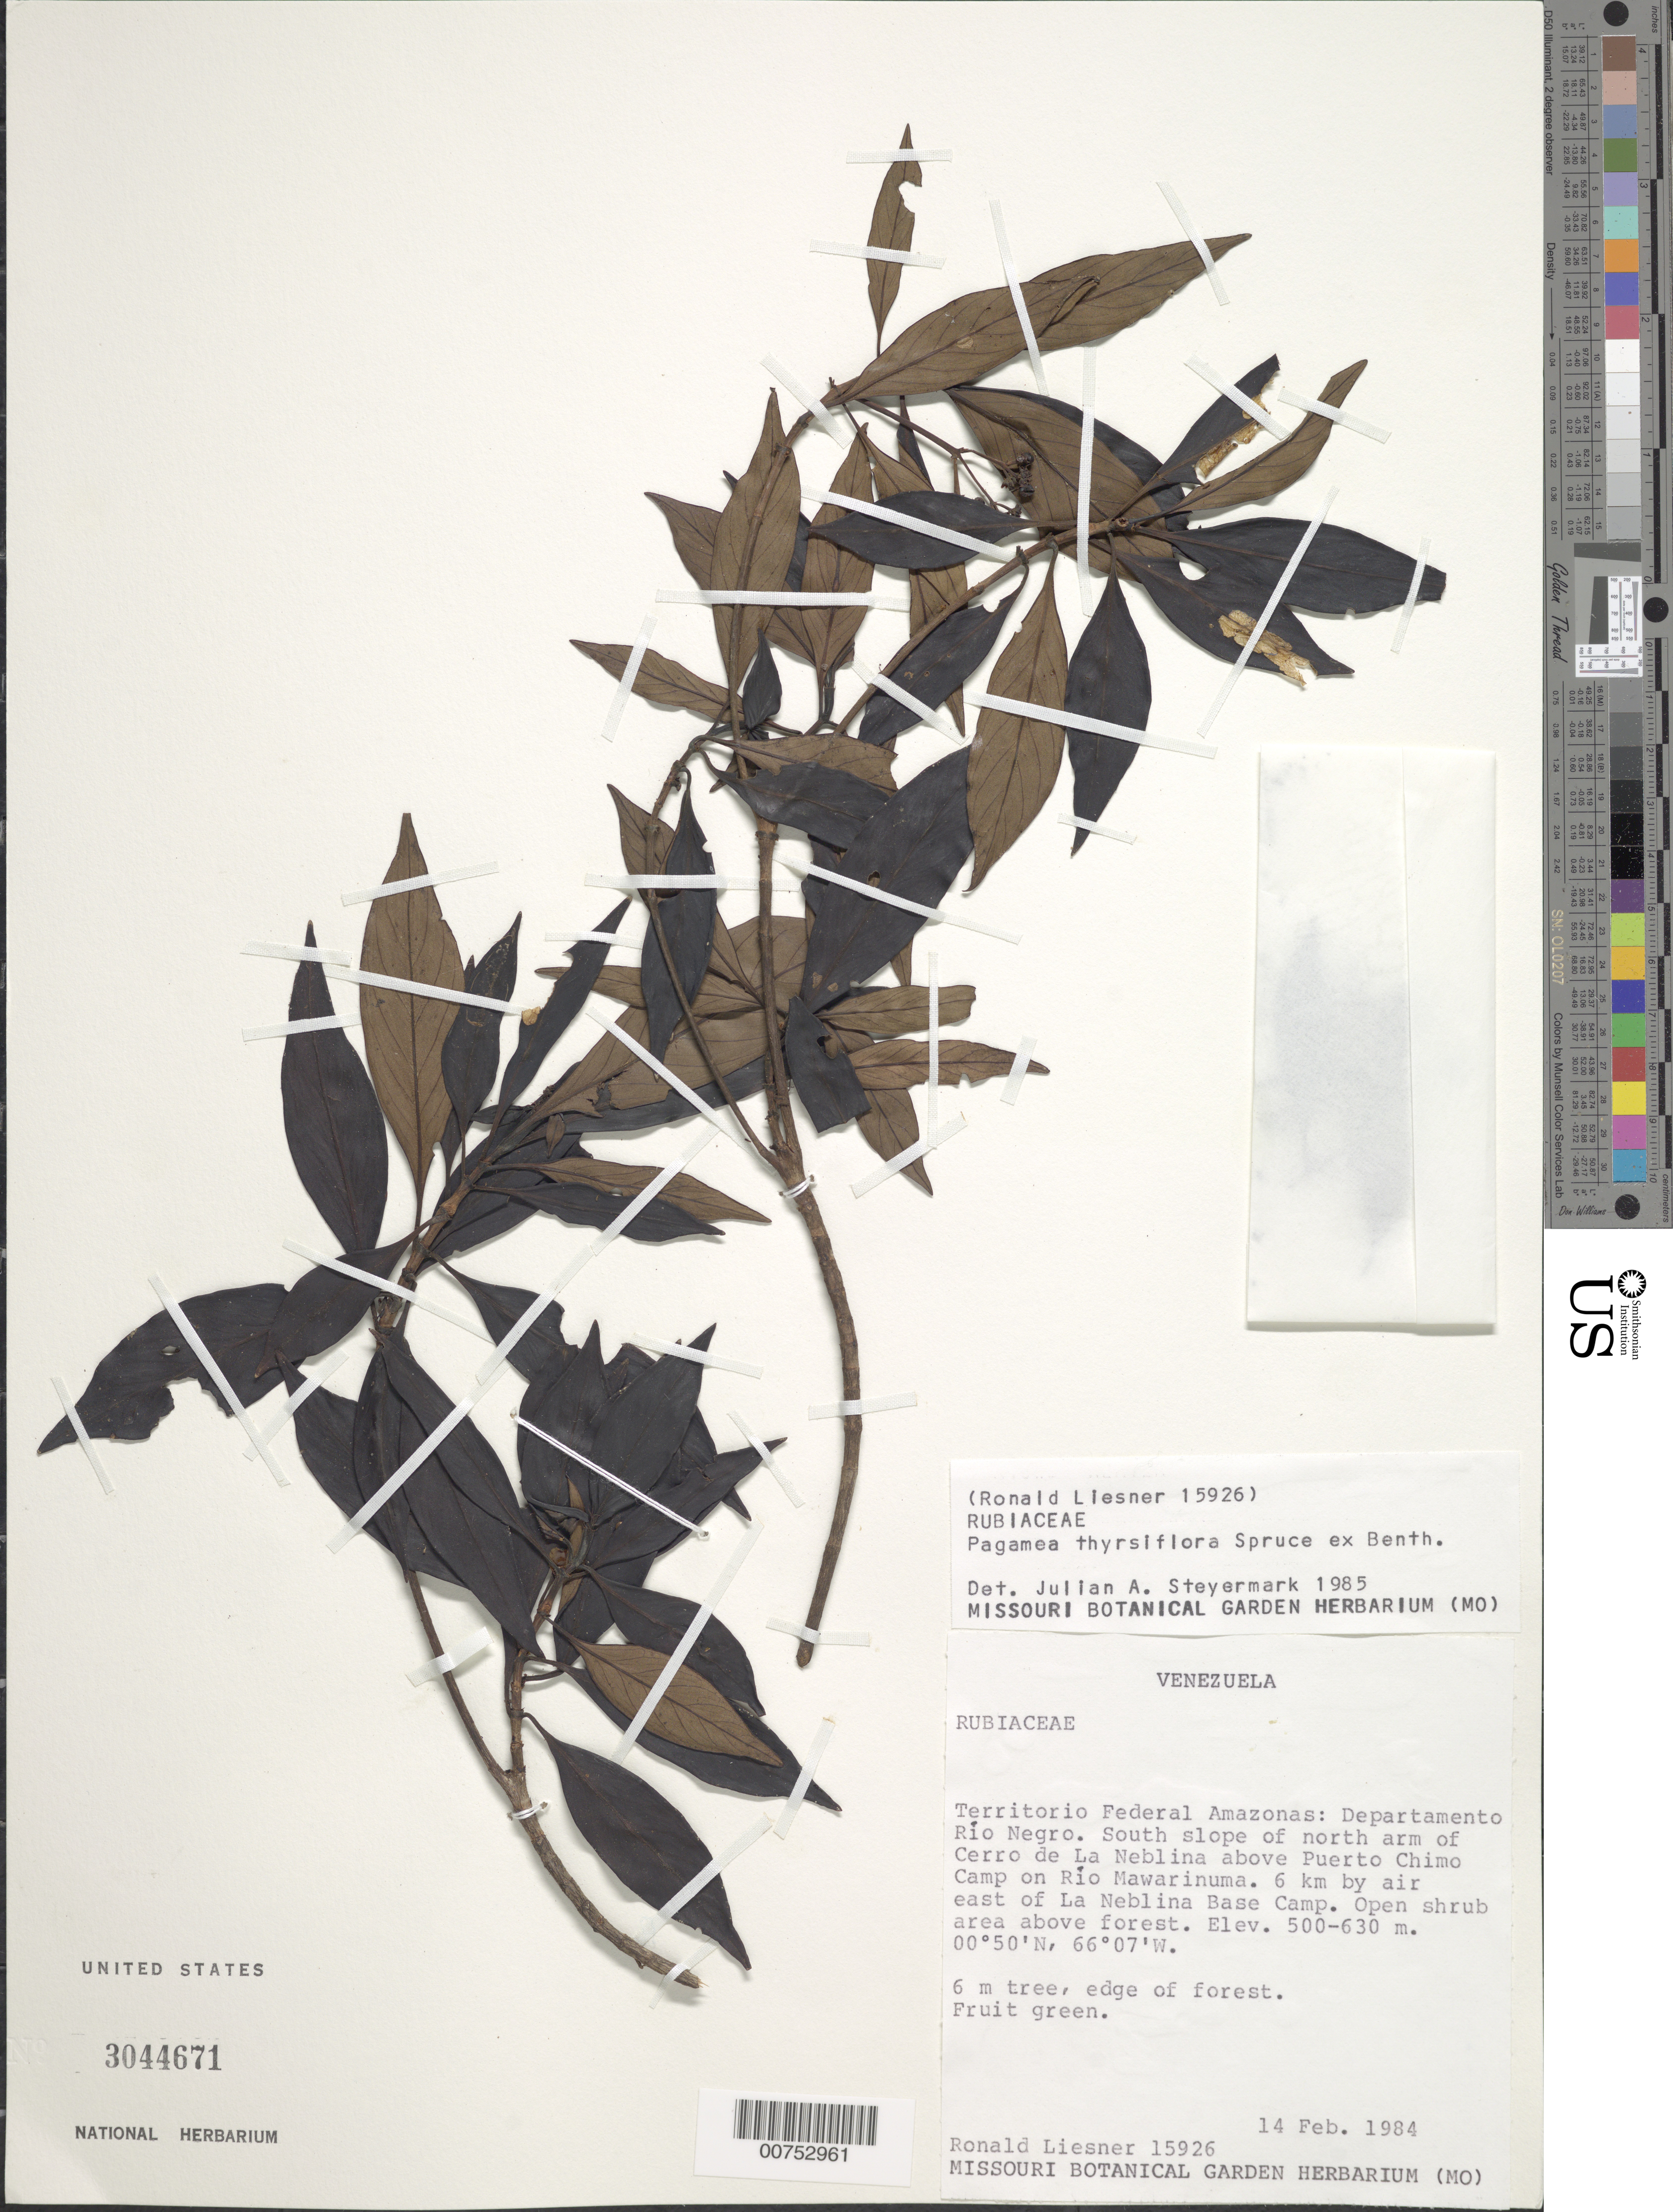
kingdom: Plantae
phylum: Tracheophyta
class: Magnoliopsida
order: Gentianales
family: Rubiaceae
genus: Pagamea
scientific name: Pagamea thyrsiflora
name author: Spruce ex Benth.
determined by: Steyermark, Julian A., (VEN)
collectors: R. L. Liesner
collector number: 15926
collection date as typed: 14-Feb-84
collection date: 1984-02-14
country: Venezuela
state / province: Amazonas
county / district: Río Negro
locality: Cerro de La Neblina, N arm, above Puerto Chimo Camp on Río Mawarinuma; 6 km by air E of La Neblina Base Camp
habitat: Open shrub area above forest; edge of forest; south slope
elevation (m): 500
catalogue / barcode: US 3044671